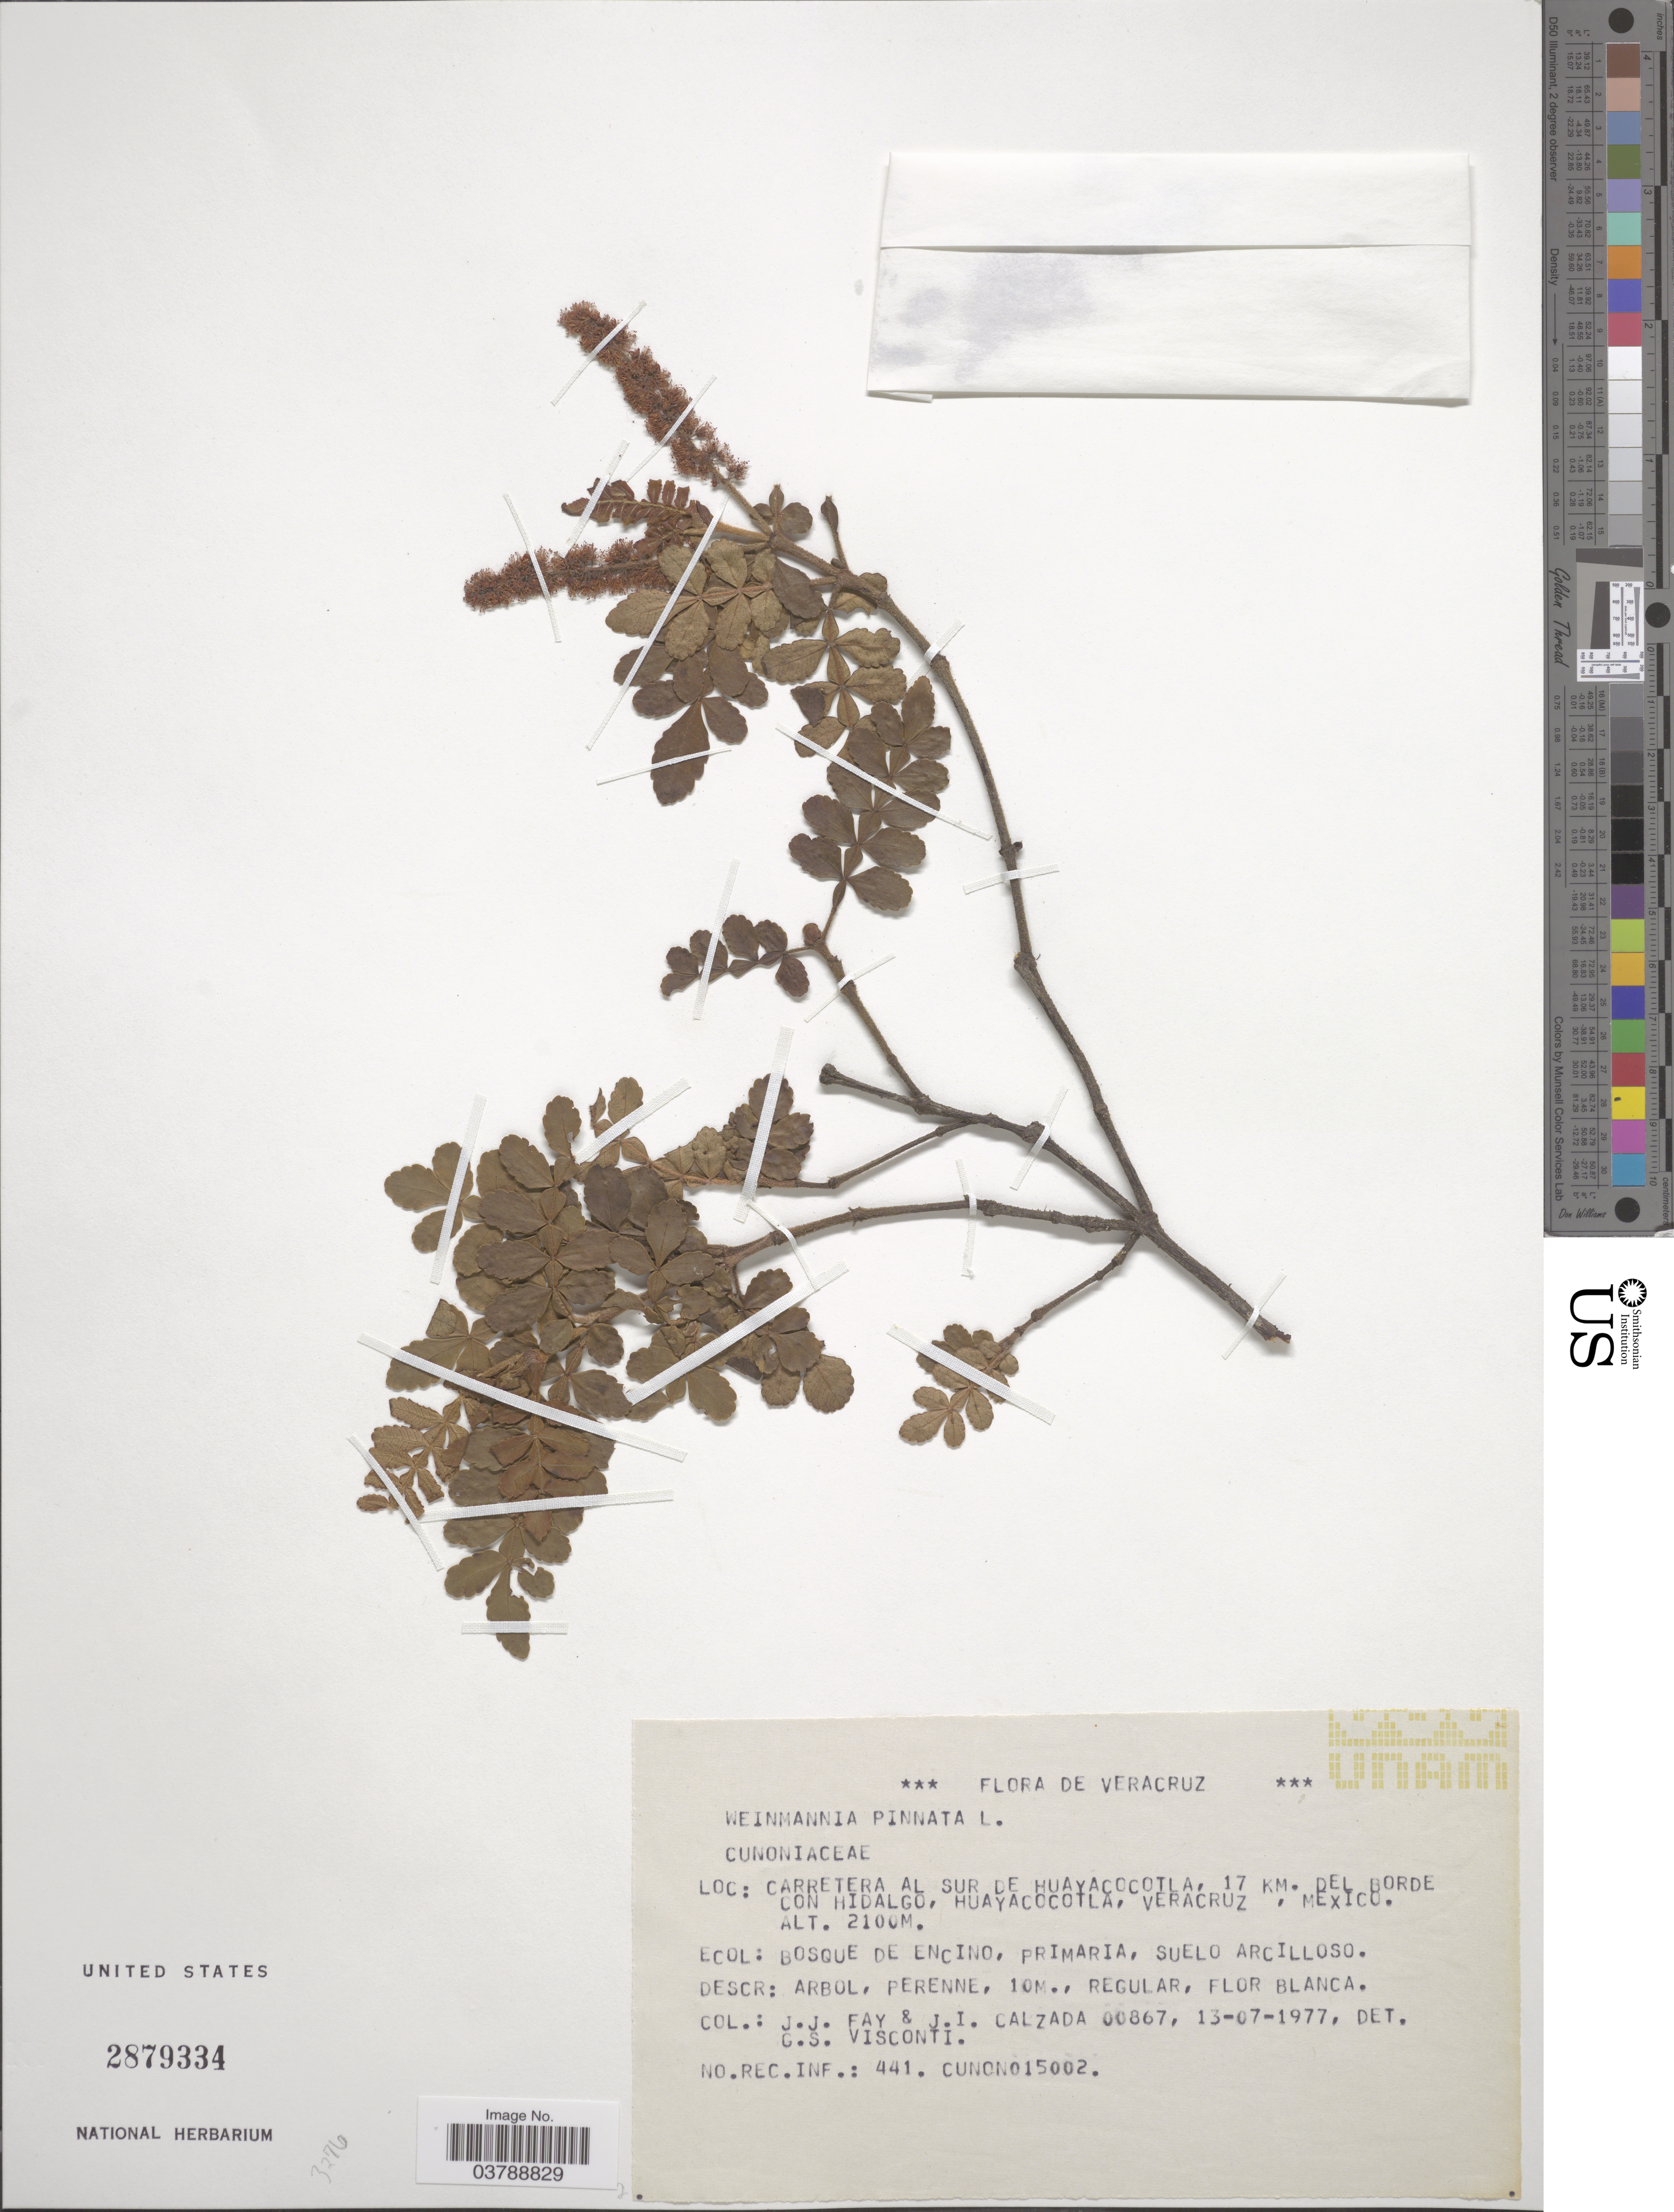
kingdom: Plantae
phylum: Tracheophyta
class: Magnoliopsida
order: Oxalidales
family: Cunoniaceae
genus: Weinmannia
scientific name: Weinmannia pinnata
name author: L.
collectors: J. Fay & J. I. Calzada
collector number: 00867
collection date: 1977-07-13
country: Mexico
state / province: Veracruz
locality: Veracruz. Carretera al sur de Huayacocotla, 17 km. del borde con Hidalgo, Huayacocotla.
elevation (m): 2100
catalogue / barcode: US 2879334